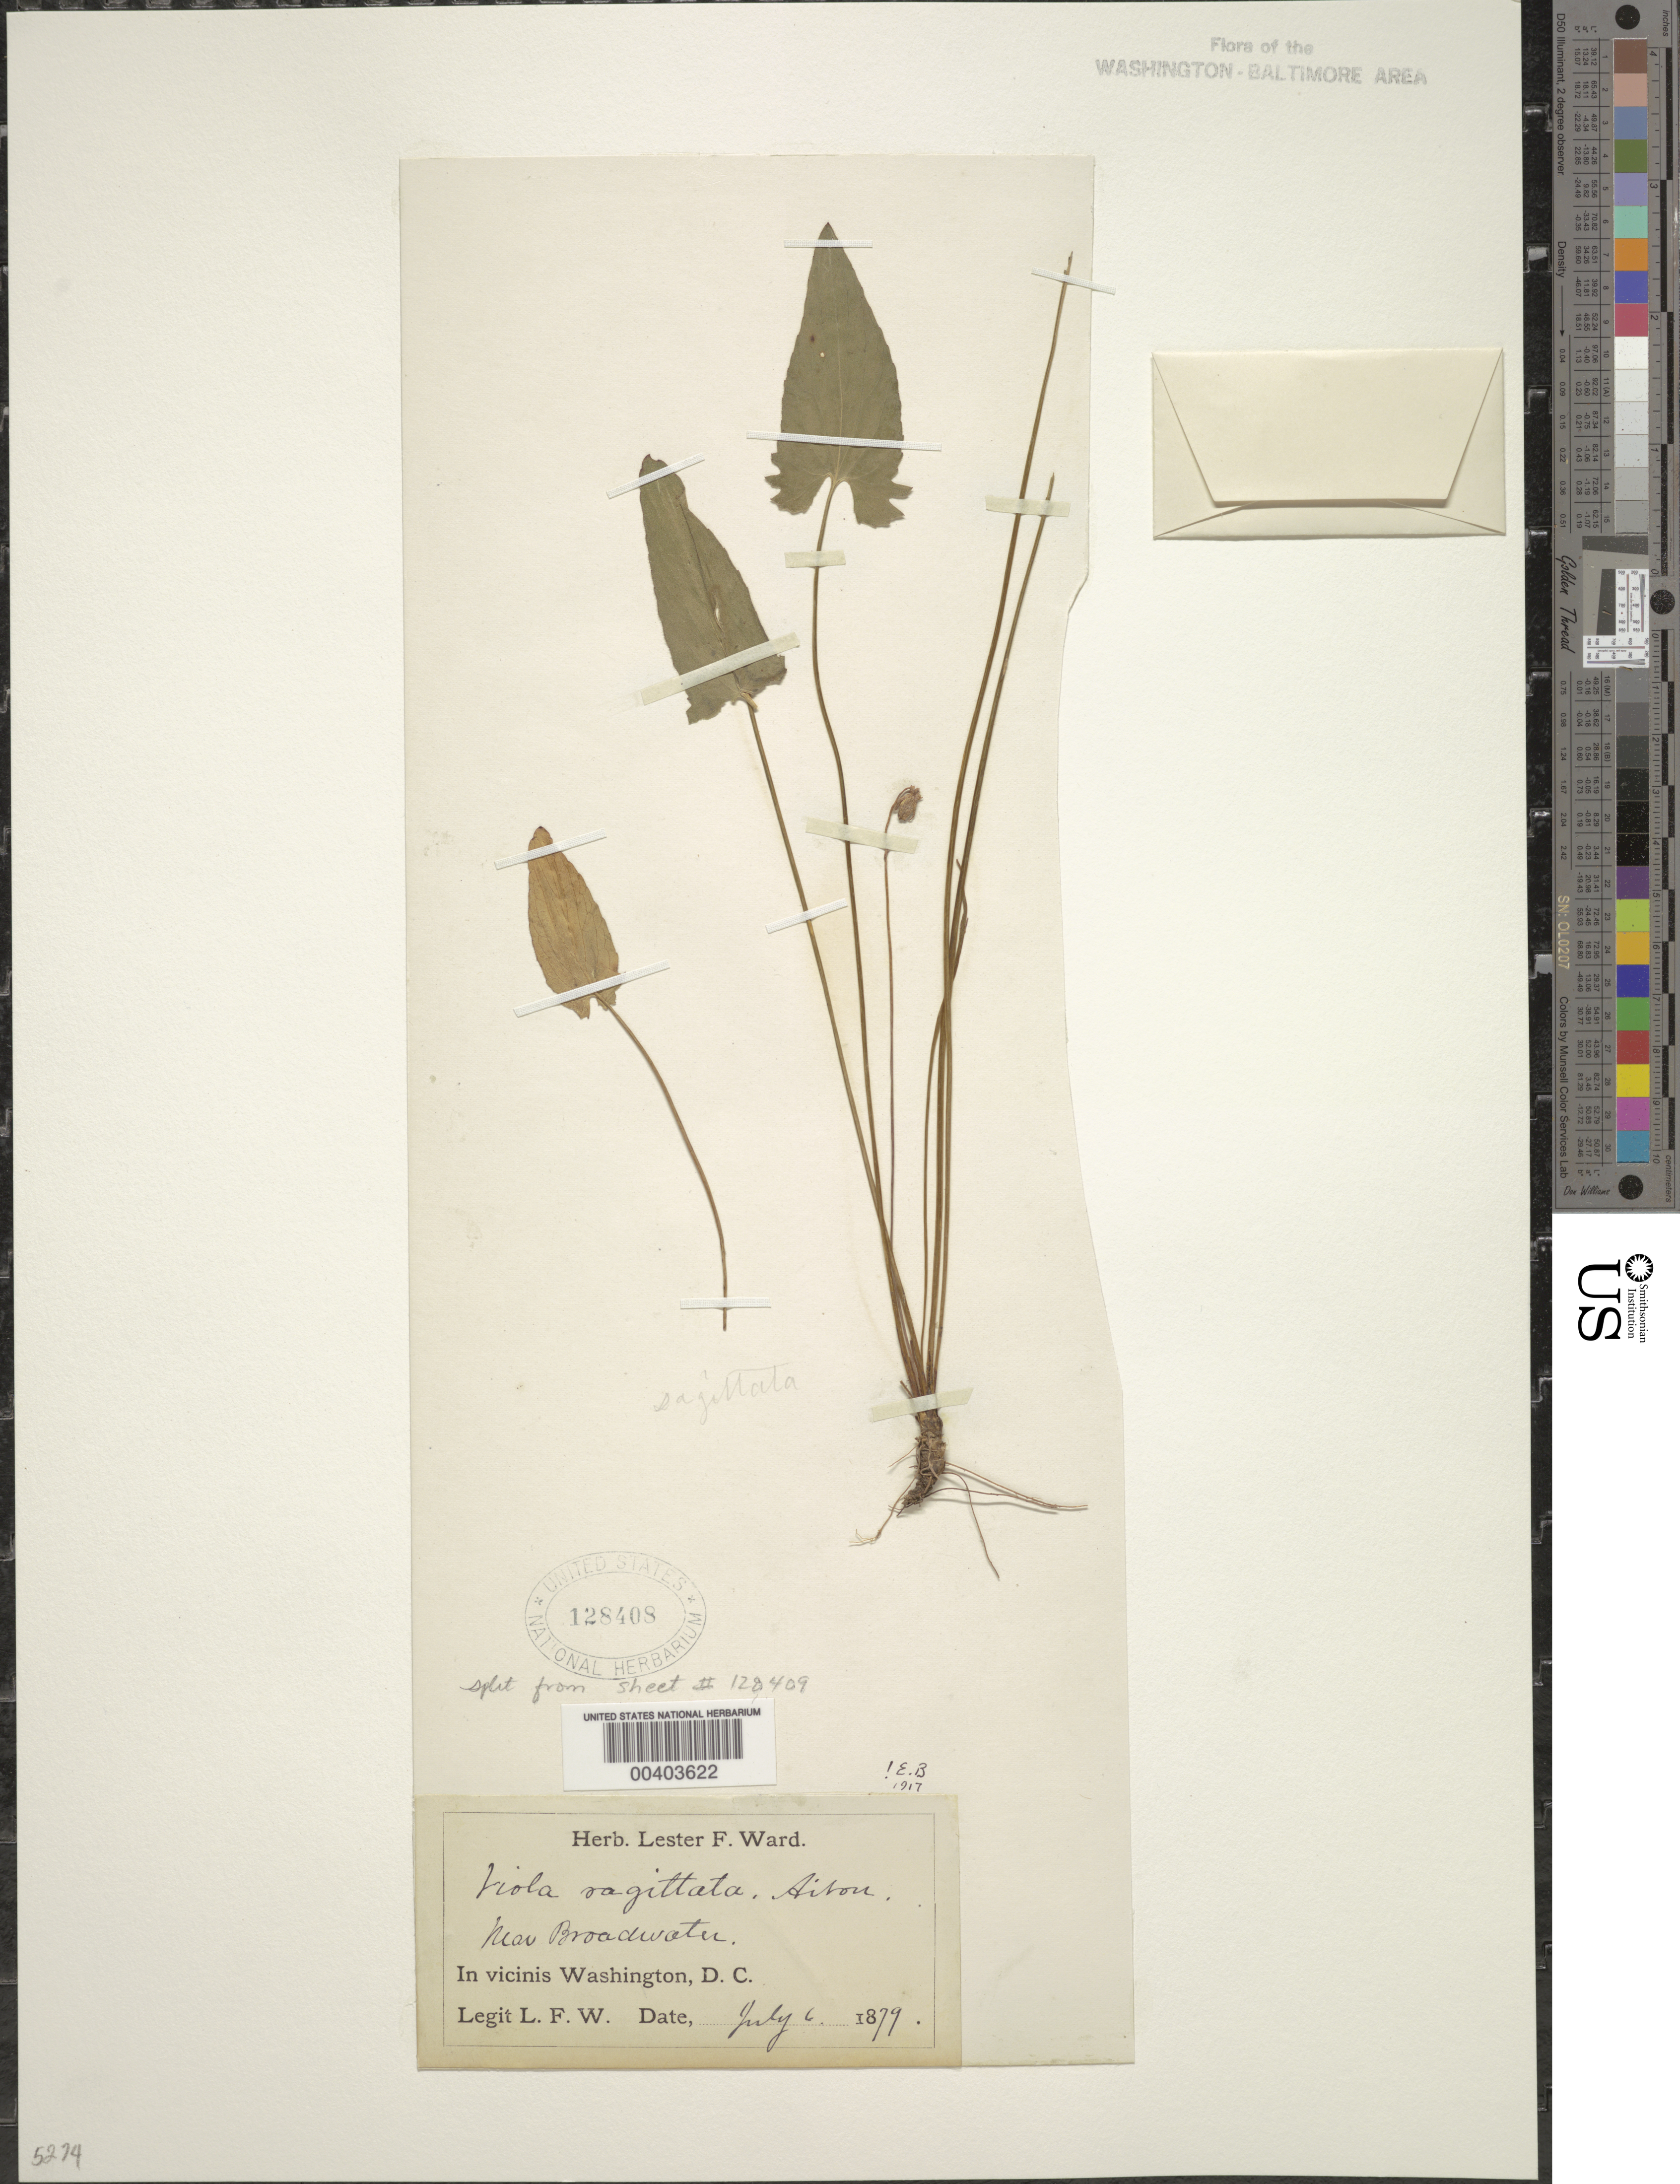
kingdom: Plantae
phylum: Tracheophyta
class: Magnoliopsida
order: Malpighiales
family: Violaceae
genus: Viola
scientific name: Viola sagittata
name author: Aiton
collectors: L. F. Ward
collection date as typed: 06 Jul 1879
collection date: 1879-07-06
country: United States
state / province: Maryland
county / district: Montgomery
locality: Widewater vicinity C. & O. Canal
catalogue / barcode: US 128408